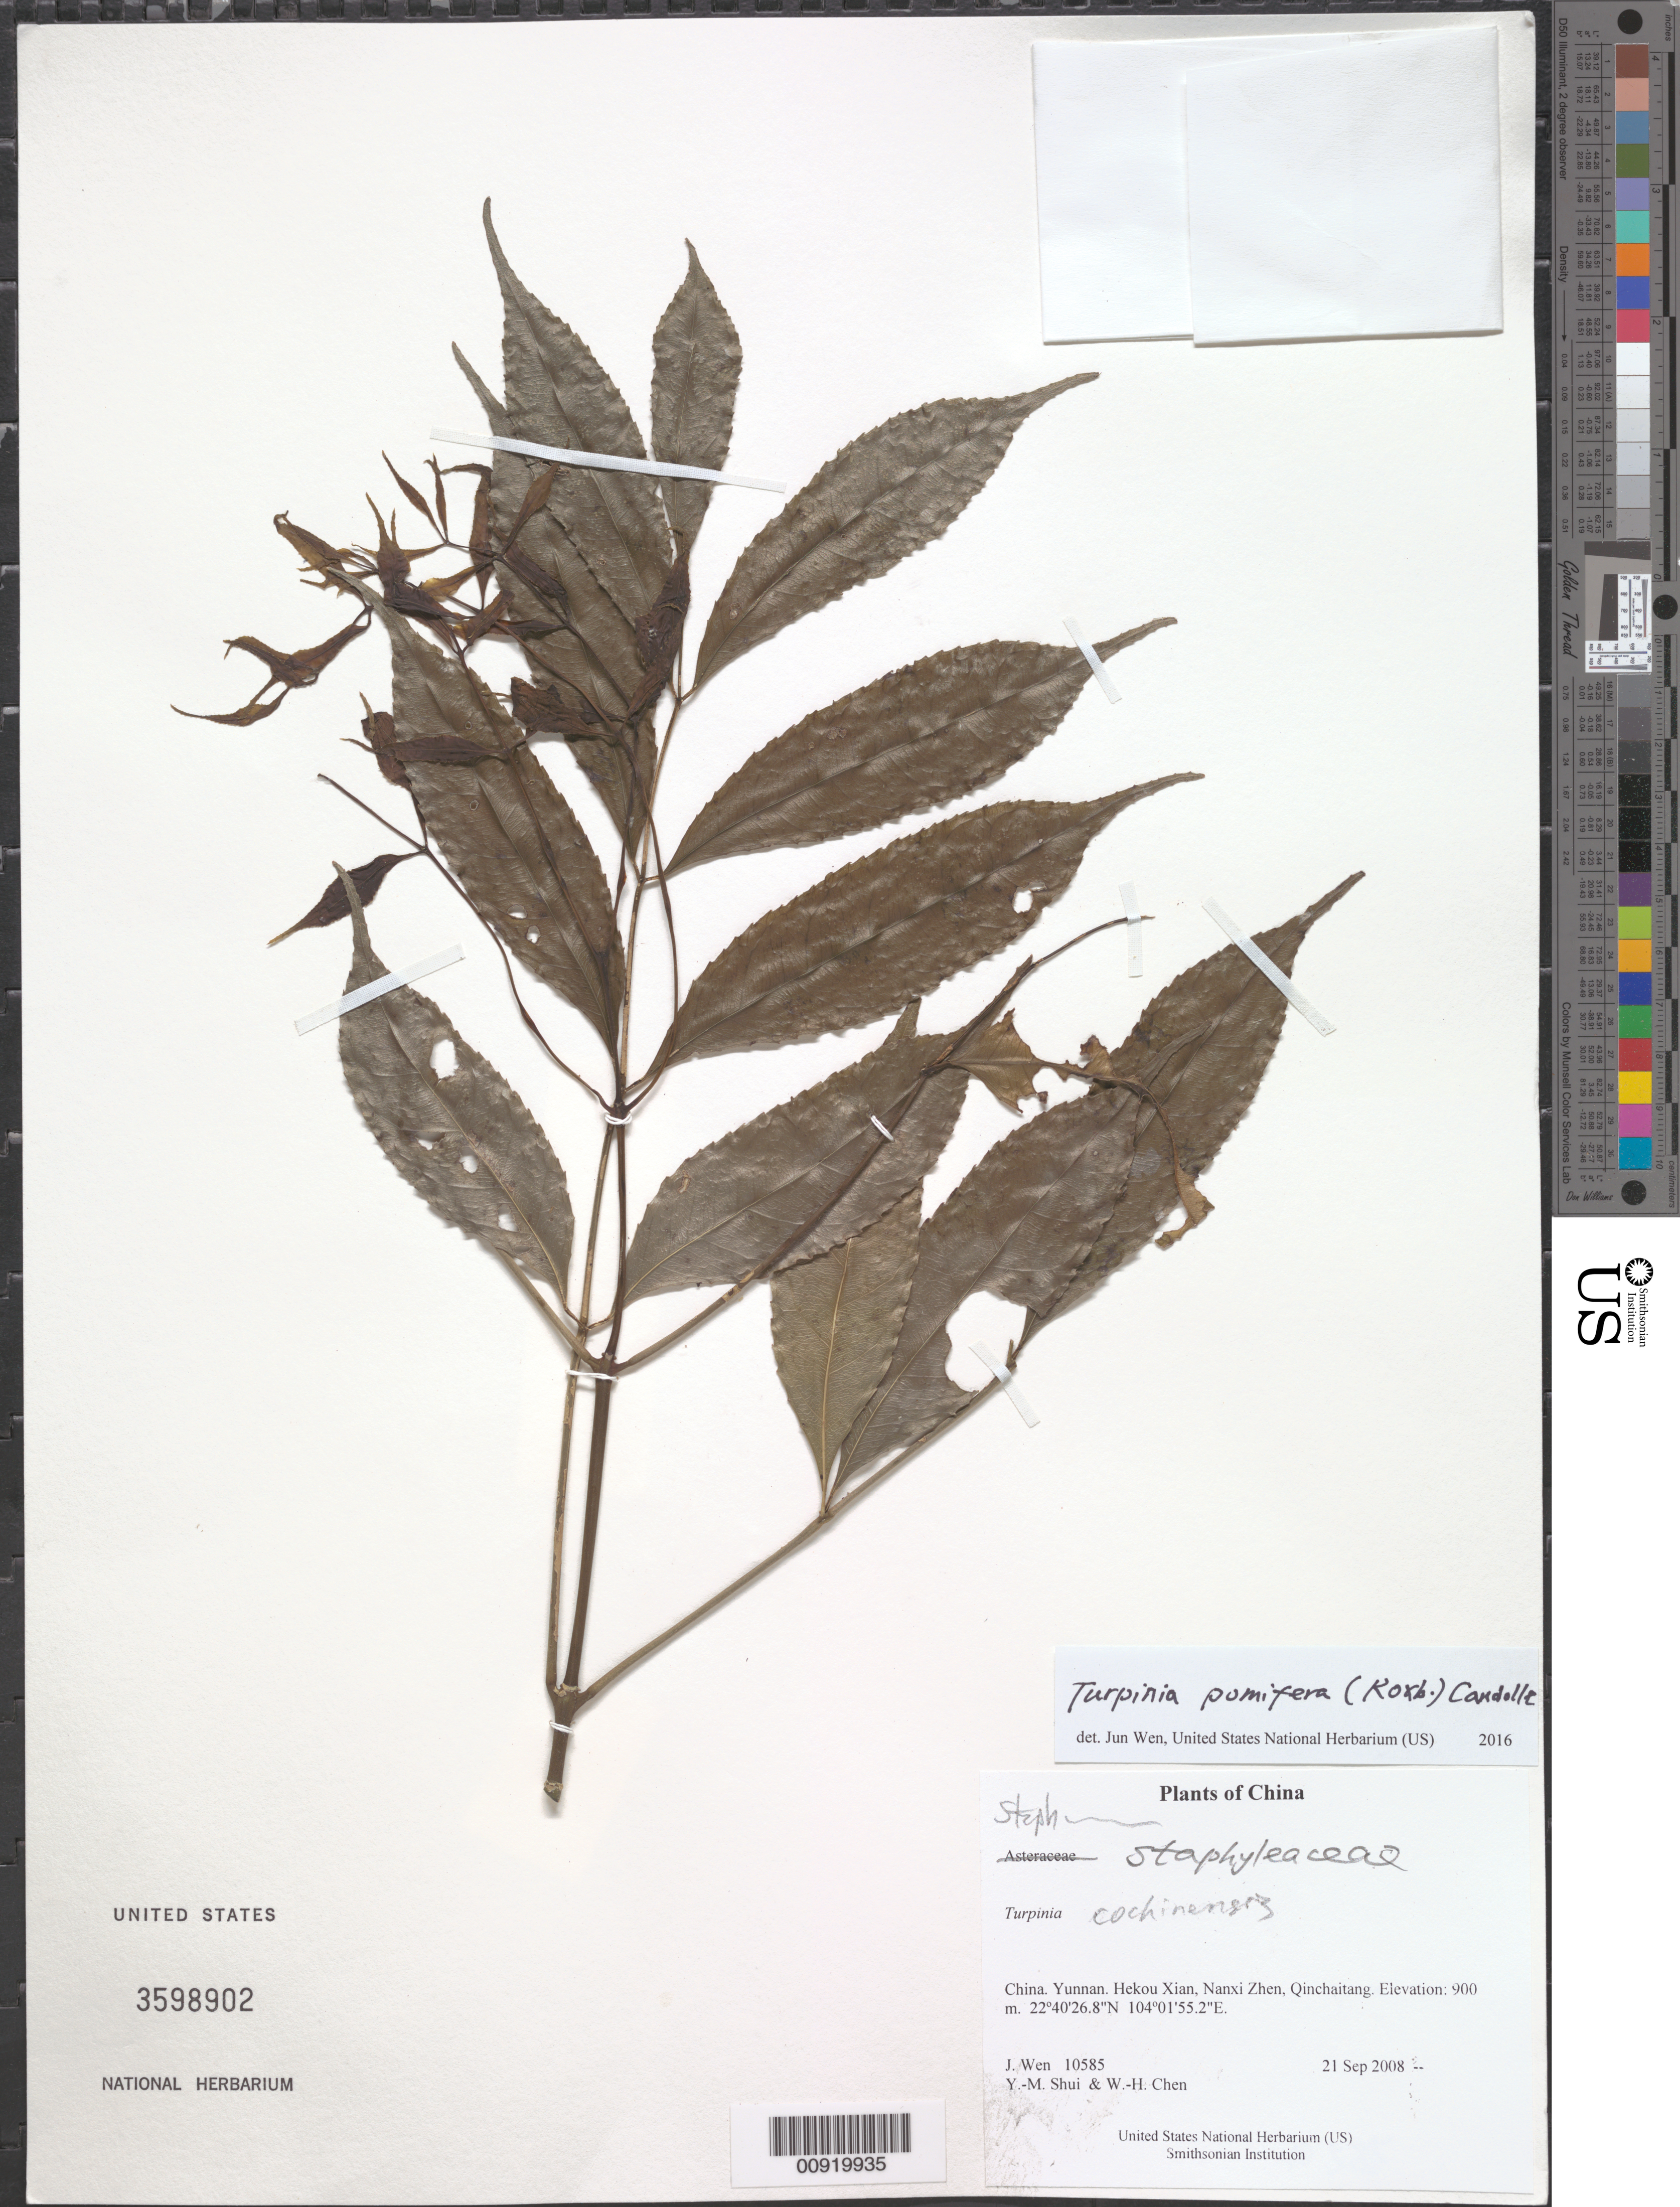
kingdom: Plantae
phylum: Tracheophyta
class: Magnoliopsida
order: Crossosomatales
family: Staphyleaceae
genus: Turpinia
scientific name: Turpinia sp.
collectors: J. Wen, Y. Shui & W. Chen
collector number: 10585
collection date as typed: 21 Sep 2008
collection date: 2008-09-21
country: China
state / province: Yunnan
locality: Hekou Xian, Nanxi Zhen, Qinchaitang.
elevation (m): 900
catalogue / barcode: US 3598902